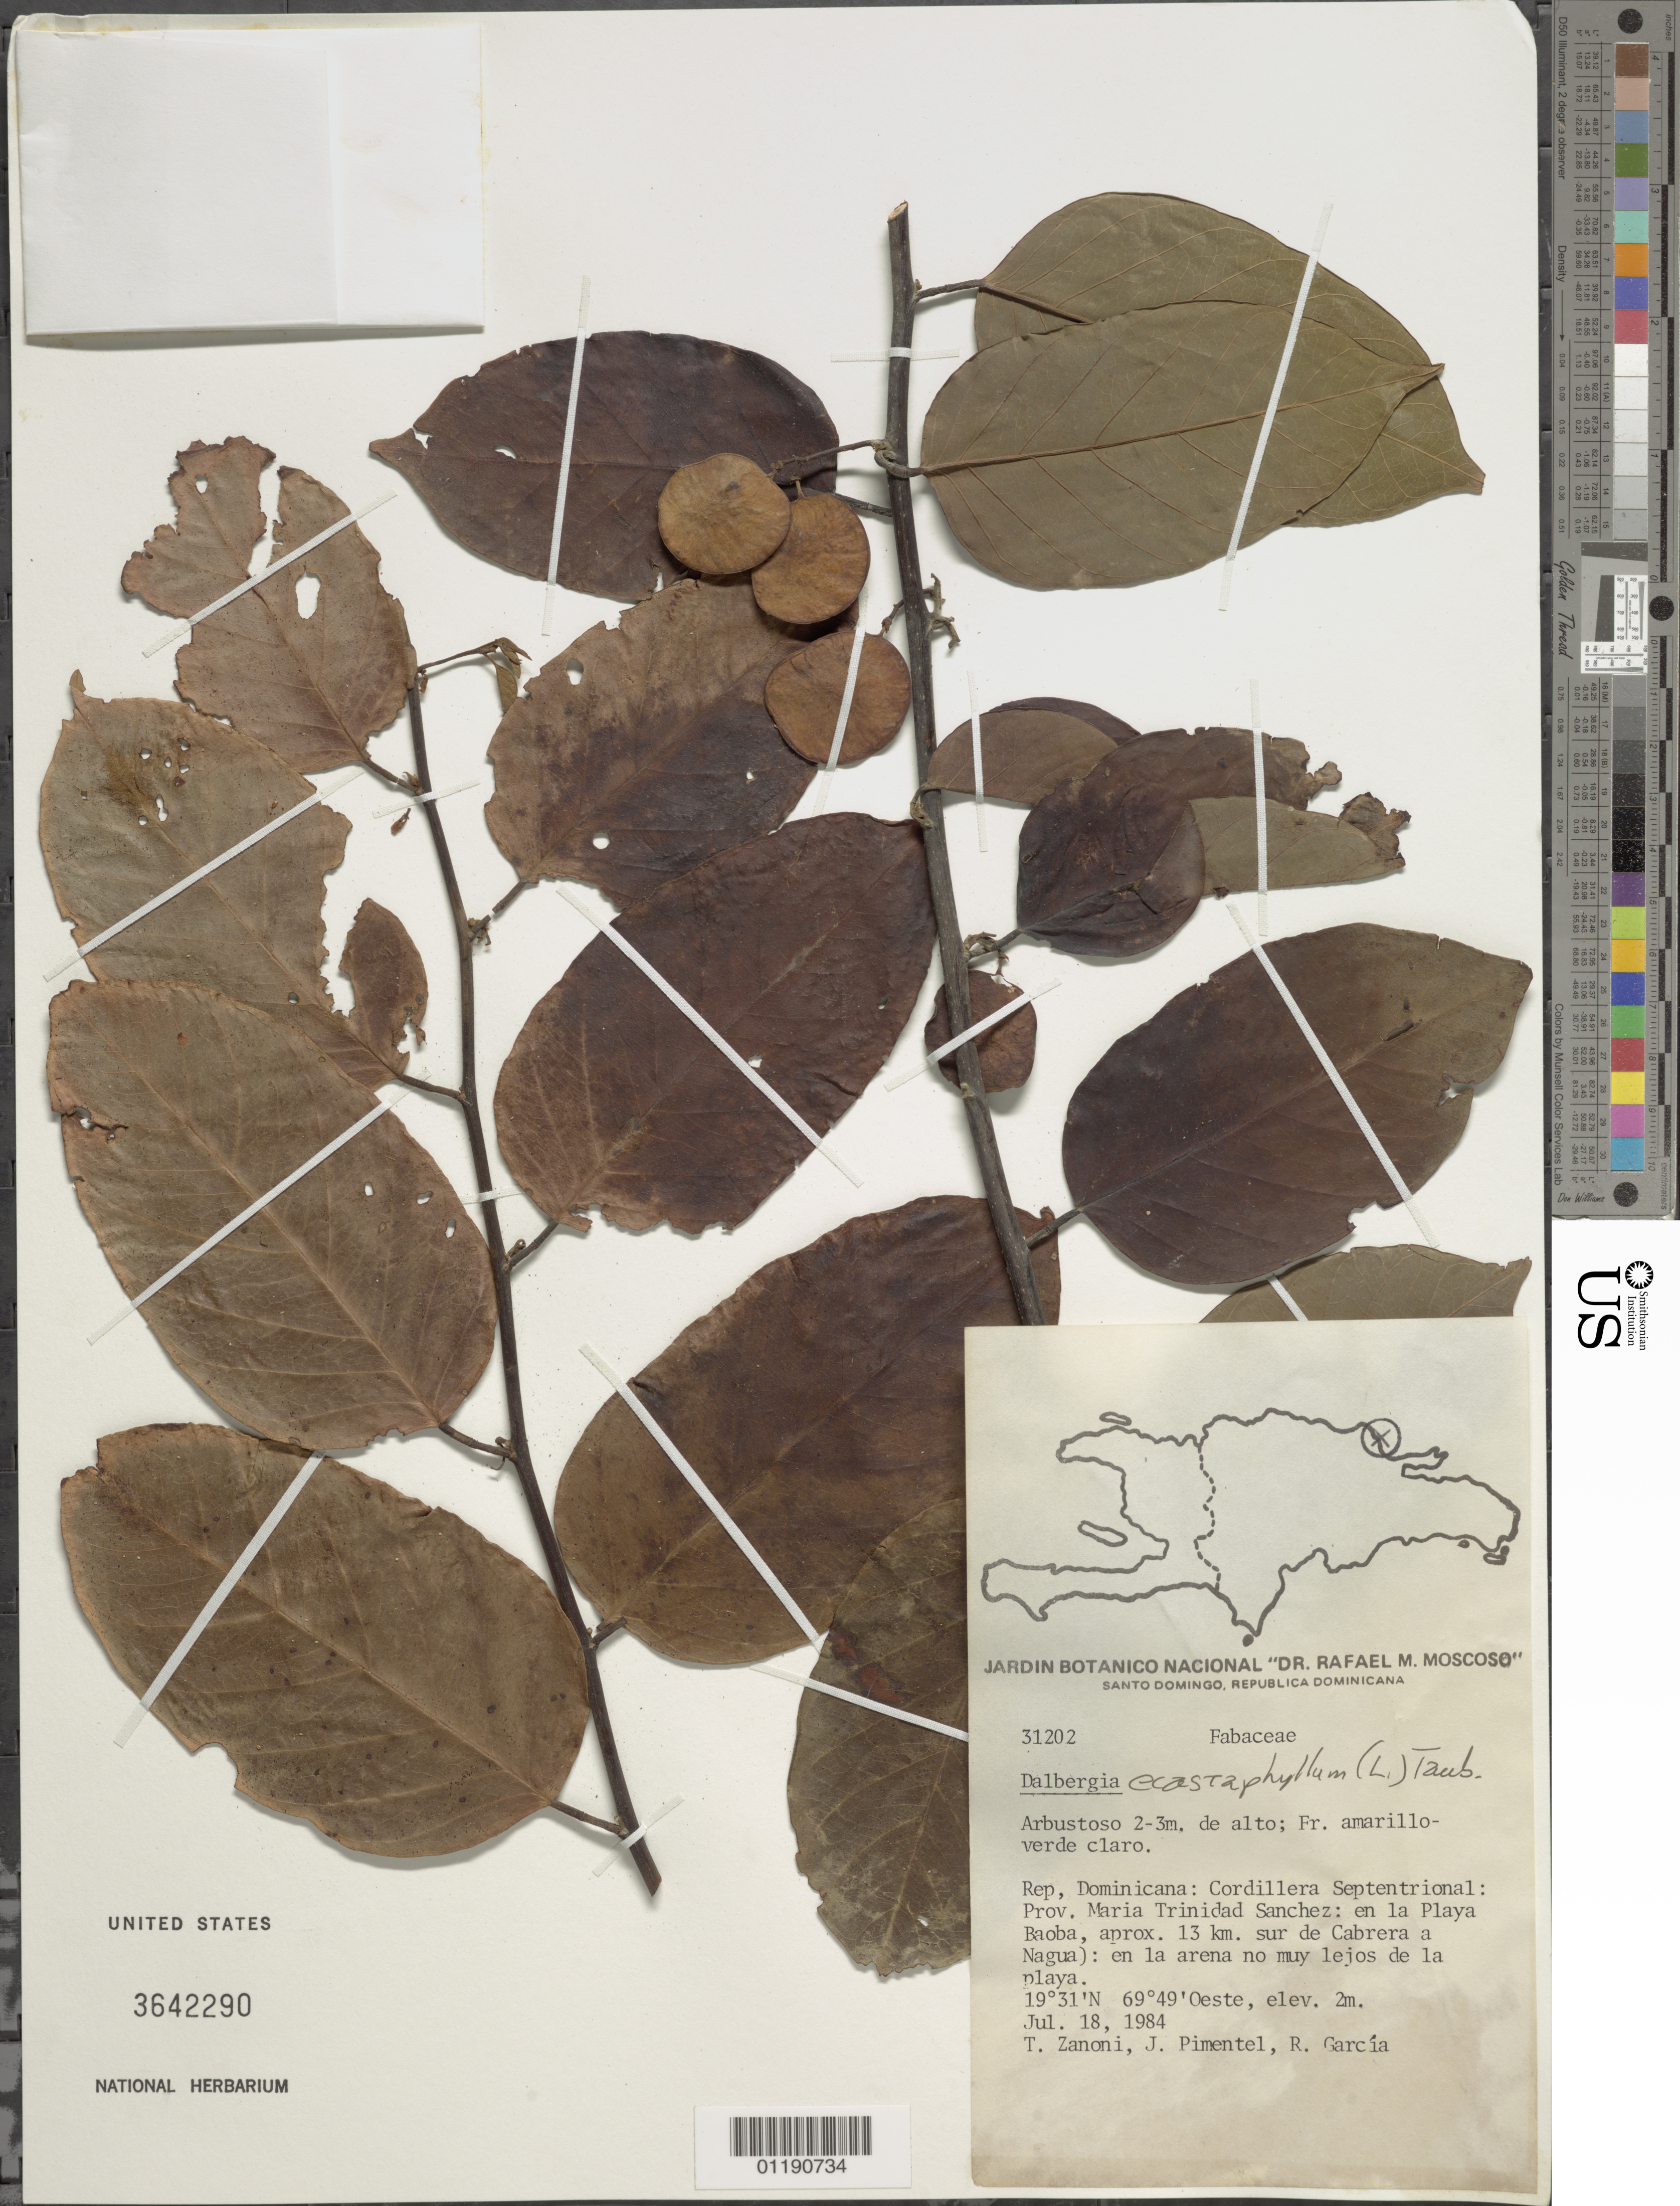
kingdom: Plantae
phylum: Tracheophyta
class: Magnoliopsida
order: Fabales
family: Fabaceae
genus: Dalbergia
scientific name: Dalbergia ecastaphyllum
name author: (L.) Taub.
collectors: T. A. Zanoni, J. Pimentel & R. García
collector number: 31202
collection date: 1984-07-18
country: Dominican Republic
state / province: María Trinidad Sánchez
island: Hispaniola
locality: Cordillera Septentrional. On the Baoba Beach, approximately 13 km. S of Cabrera a Nagua.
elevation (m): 2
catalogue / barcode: US 3642290